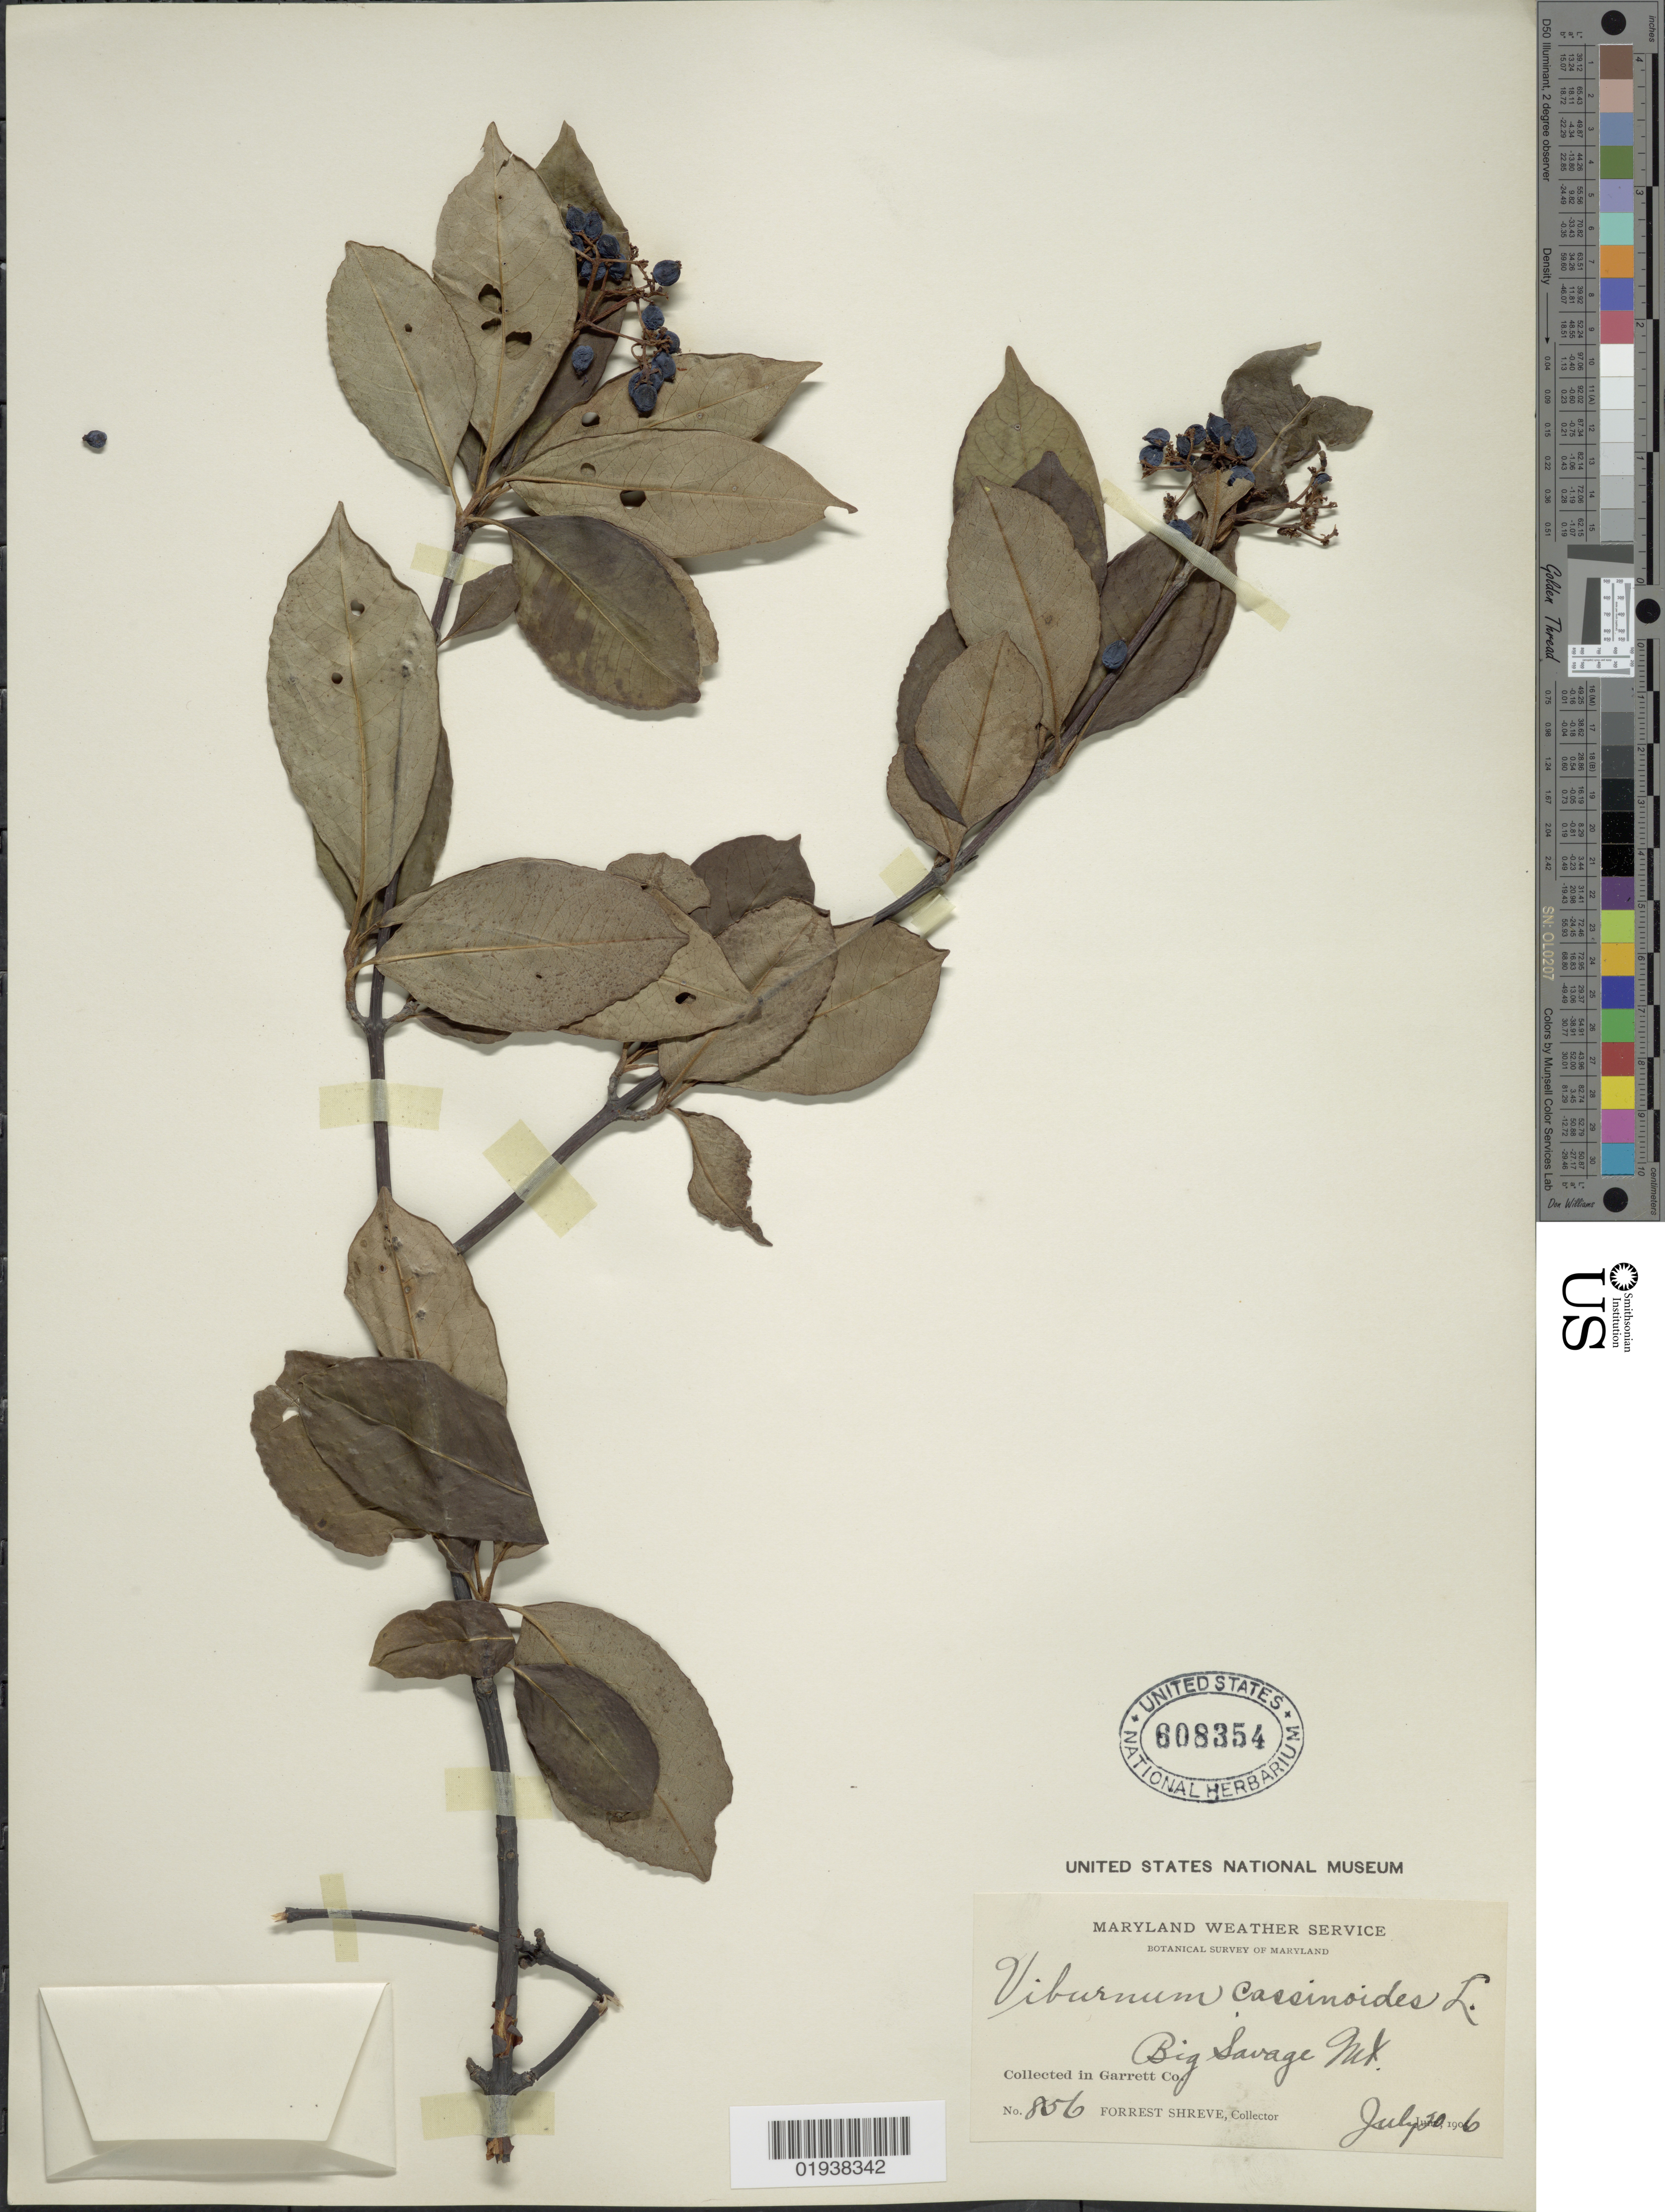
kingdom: Plantae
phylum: Tracheophyta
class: Magnoliopsida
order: Dipsacales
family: Viburnaceae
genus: Viburnum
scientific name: Viburnum cassinoides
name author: L.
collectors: F. Shreve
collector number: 856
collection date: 1906-07-20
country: United States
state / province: Maryland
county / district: Garrett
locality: Big Savage Mt. In Garrett Co.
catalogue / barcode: US 608354